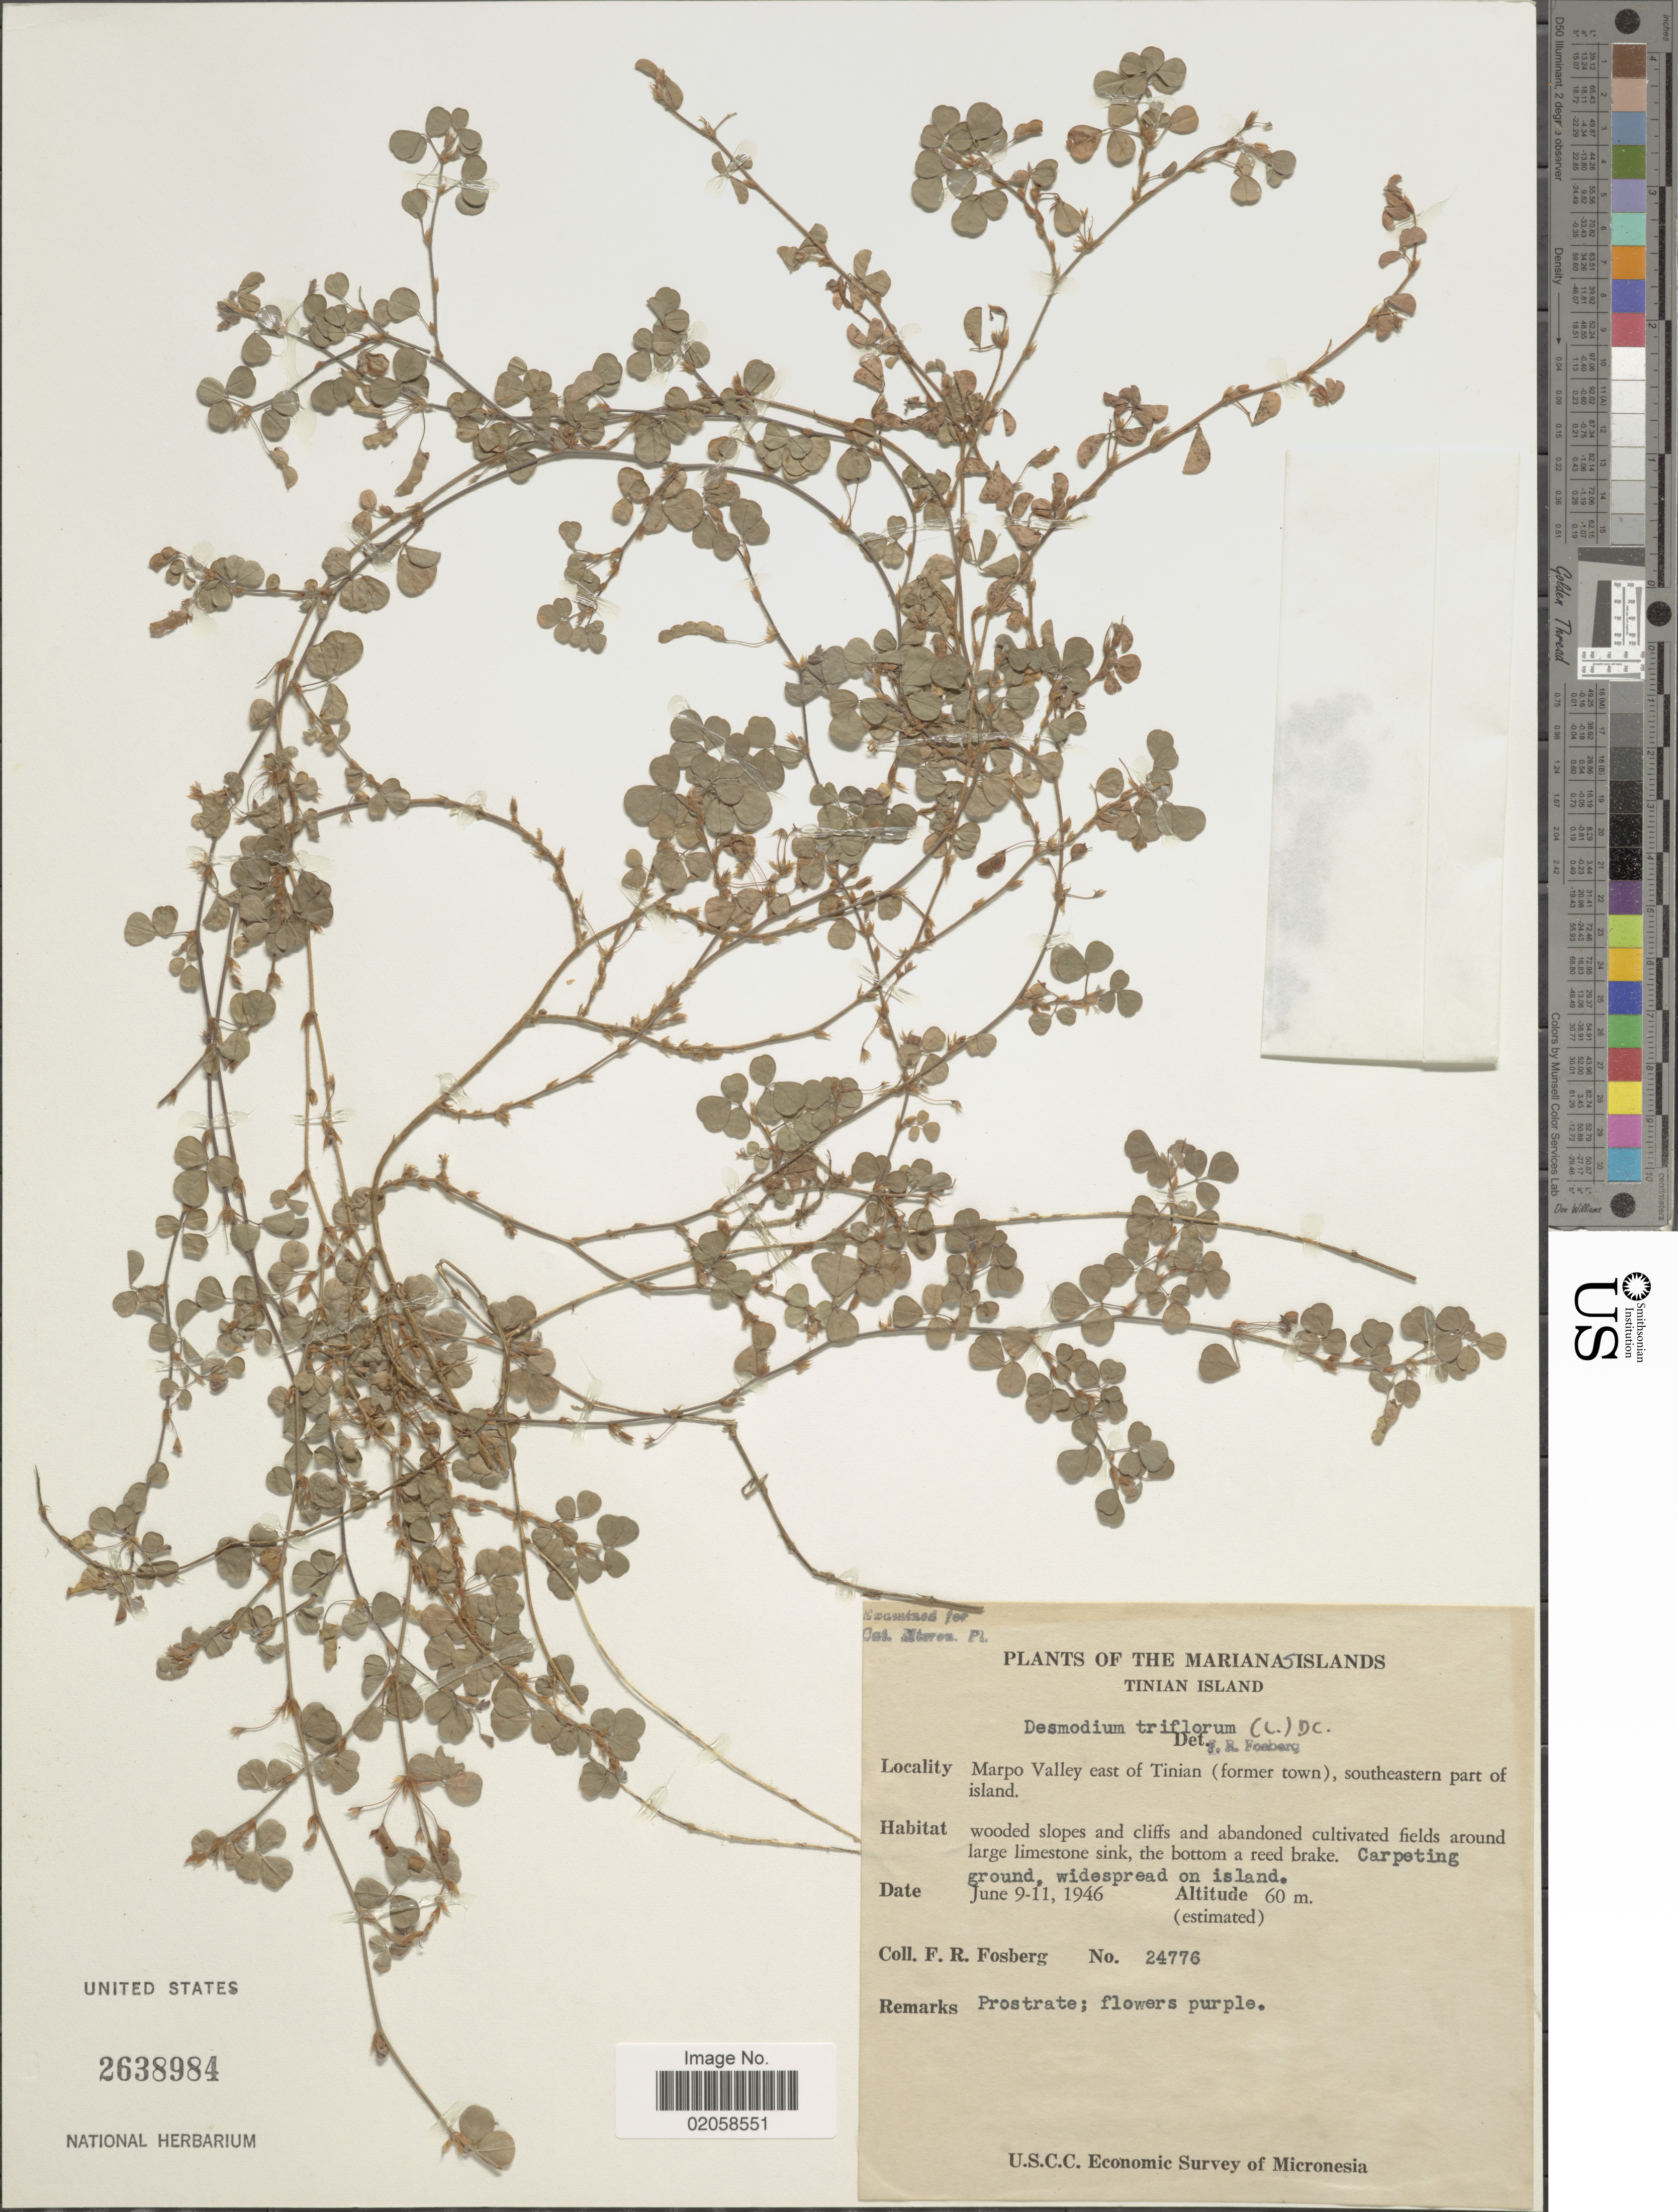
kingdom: Plantae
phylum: Tracheophyta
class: Magnoliopsida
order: Fabales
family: Fabaceae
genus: Grona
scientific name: Grona triflora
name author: (L.) H. Ohashi & K. Ohashi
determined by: Strong, Mark T., (BOT), Smithsonian Institution - National Museum of Natural History (UNITED STATES)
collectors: F. R. Fosberg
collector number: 24776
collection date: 1946-06-09/1946-06-11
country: Northern Mariana Islands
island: Tinian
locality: Tinian Island, Marpo Valley east of Tinian (former town), southeastern part of island, wooded slopes and cliffs and abondaned cultivated fields.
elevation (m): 60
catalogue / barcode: US 2638984